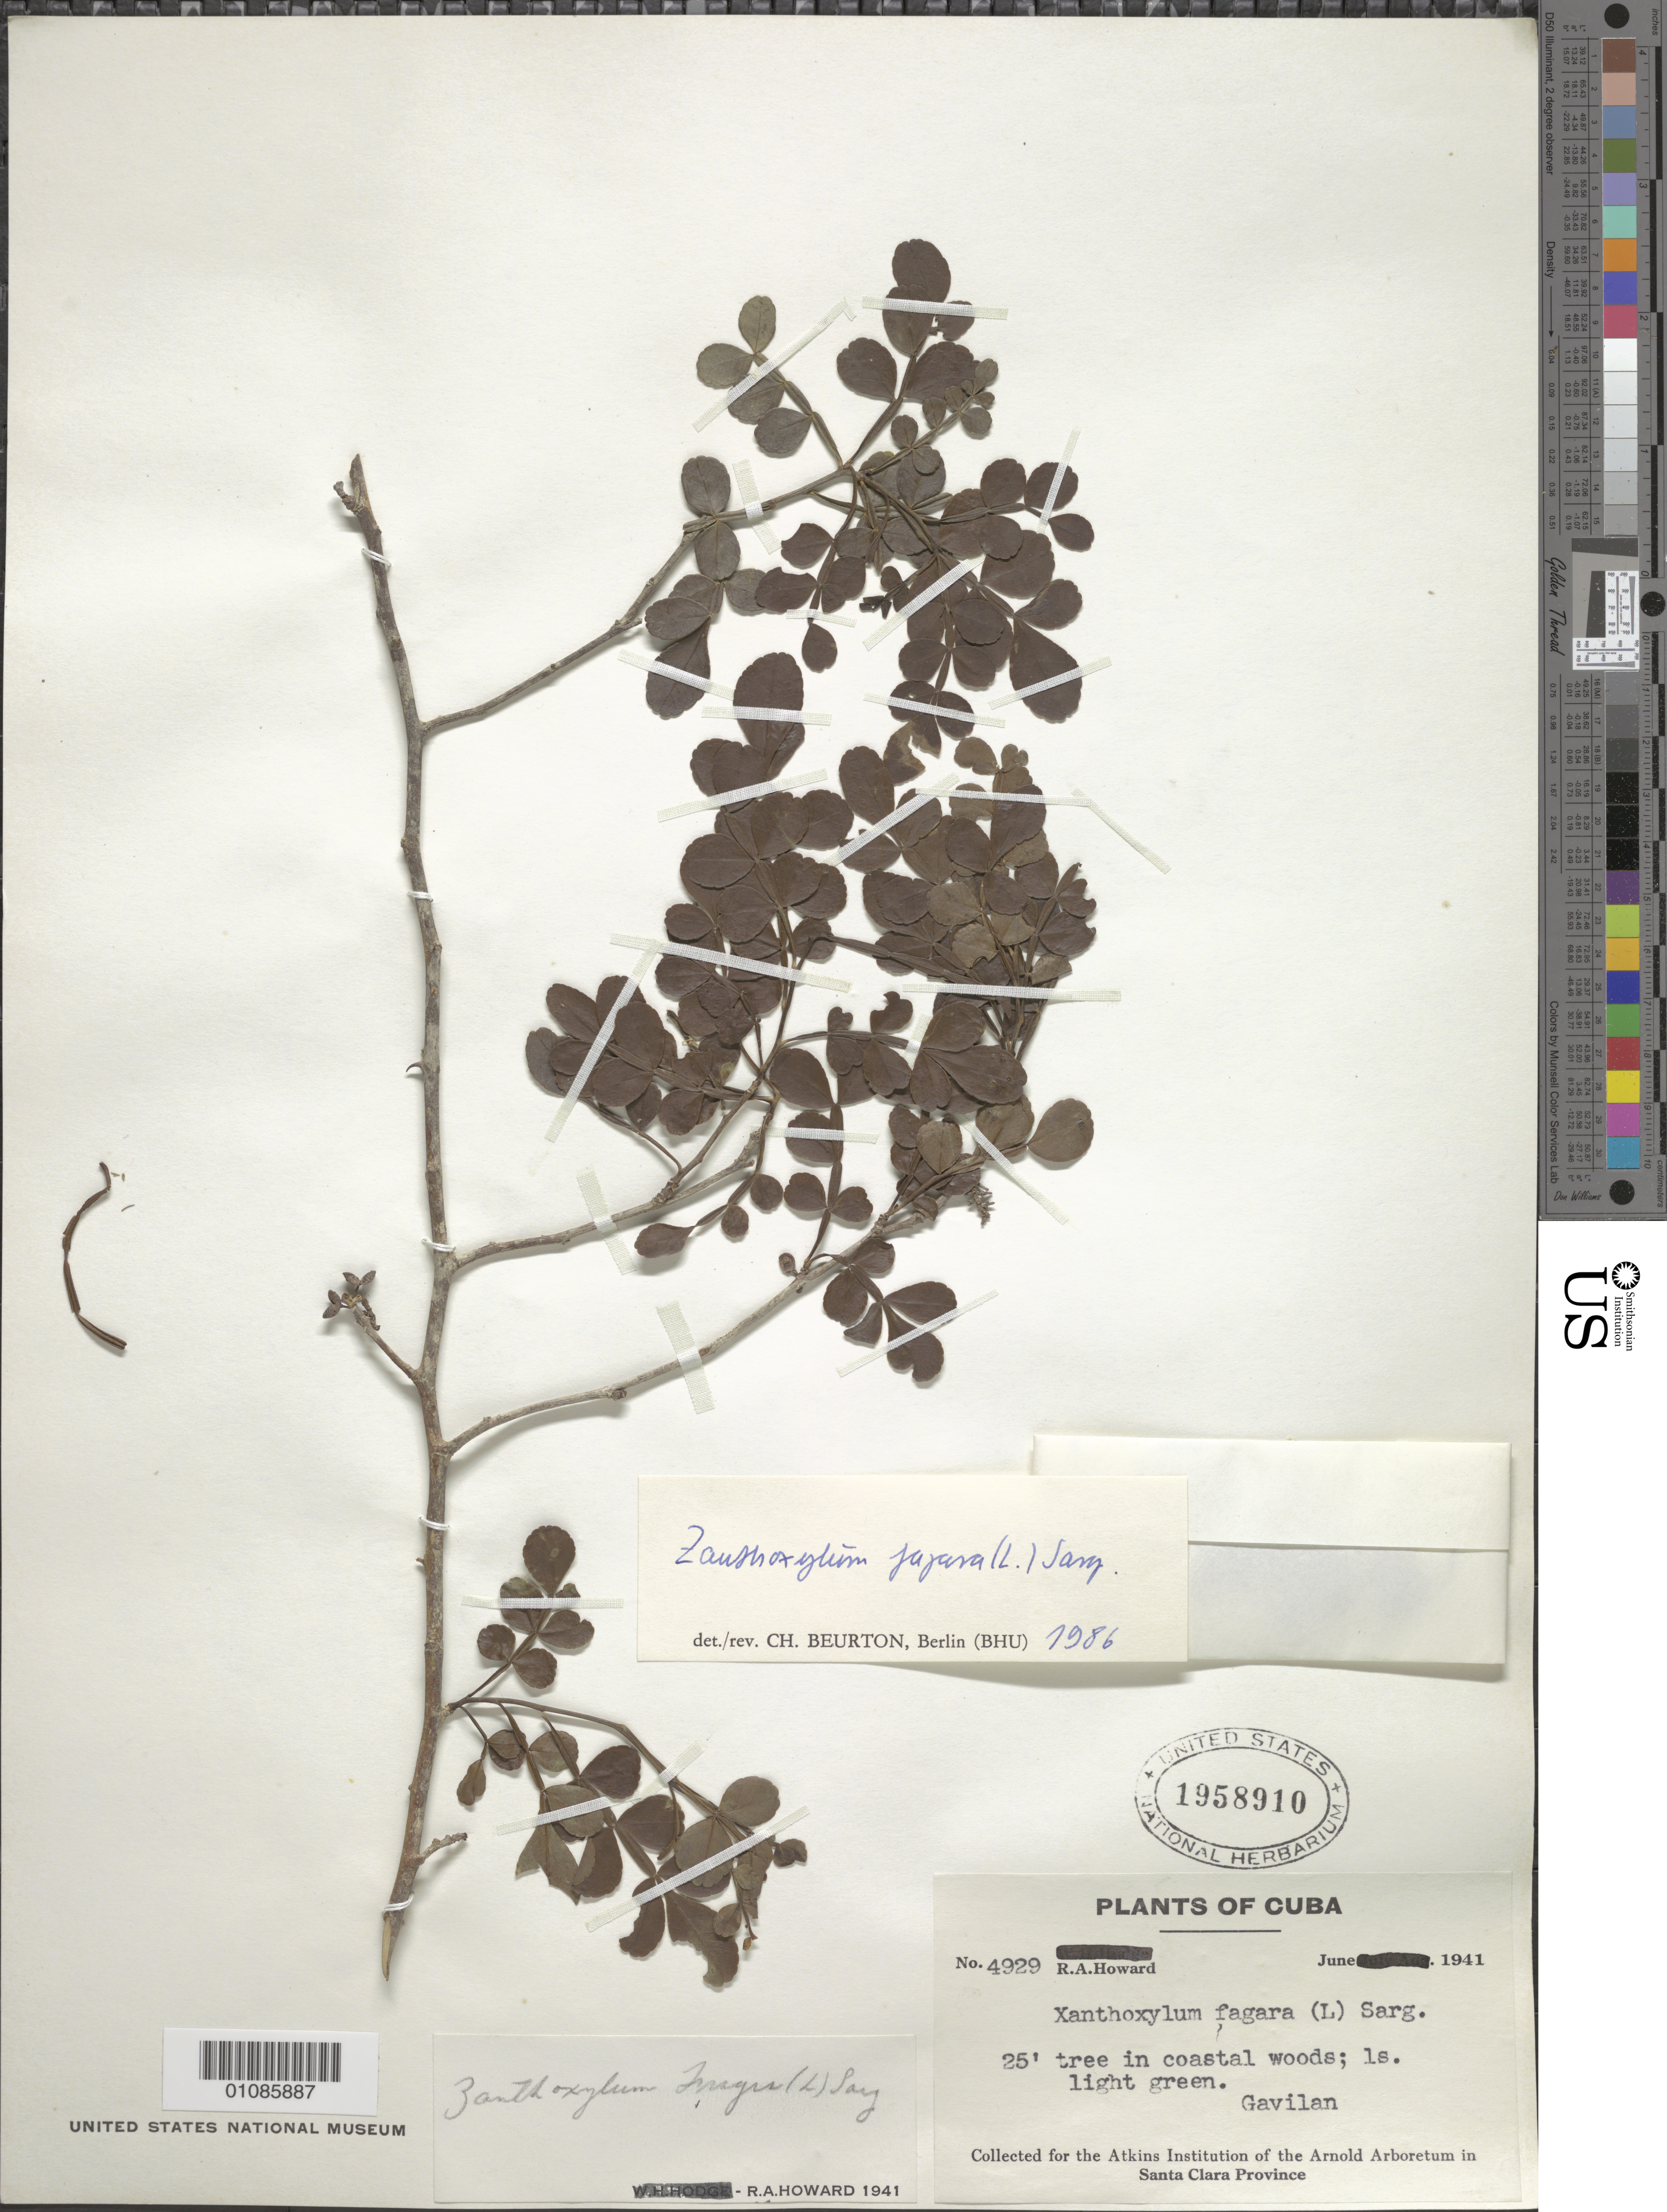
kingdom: Plantae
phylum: Tracheophyta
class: Magnoliopsida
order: Sapindales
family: Rutaceae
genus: Zanthoxylum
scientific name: Zanthoxylum fagara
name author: (L.) Sarg.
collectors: R. A. Howard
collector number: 4929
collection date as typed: Jun 1941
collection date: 1941-06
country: Cuba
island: Cuba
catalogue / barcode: US 1958910